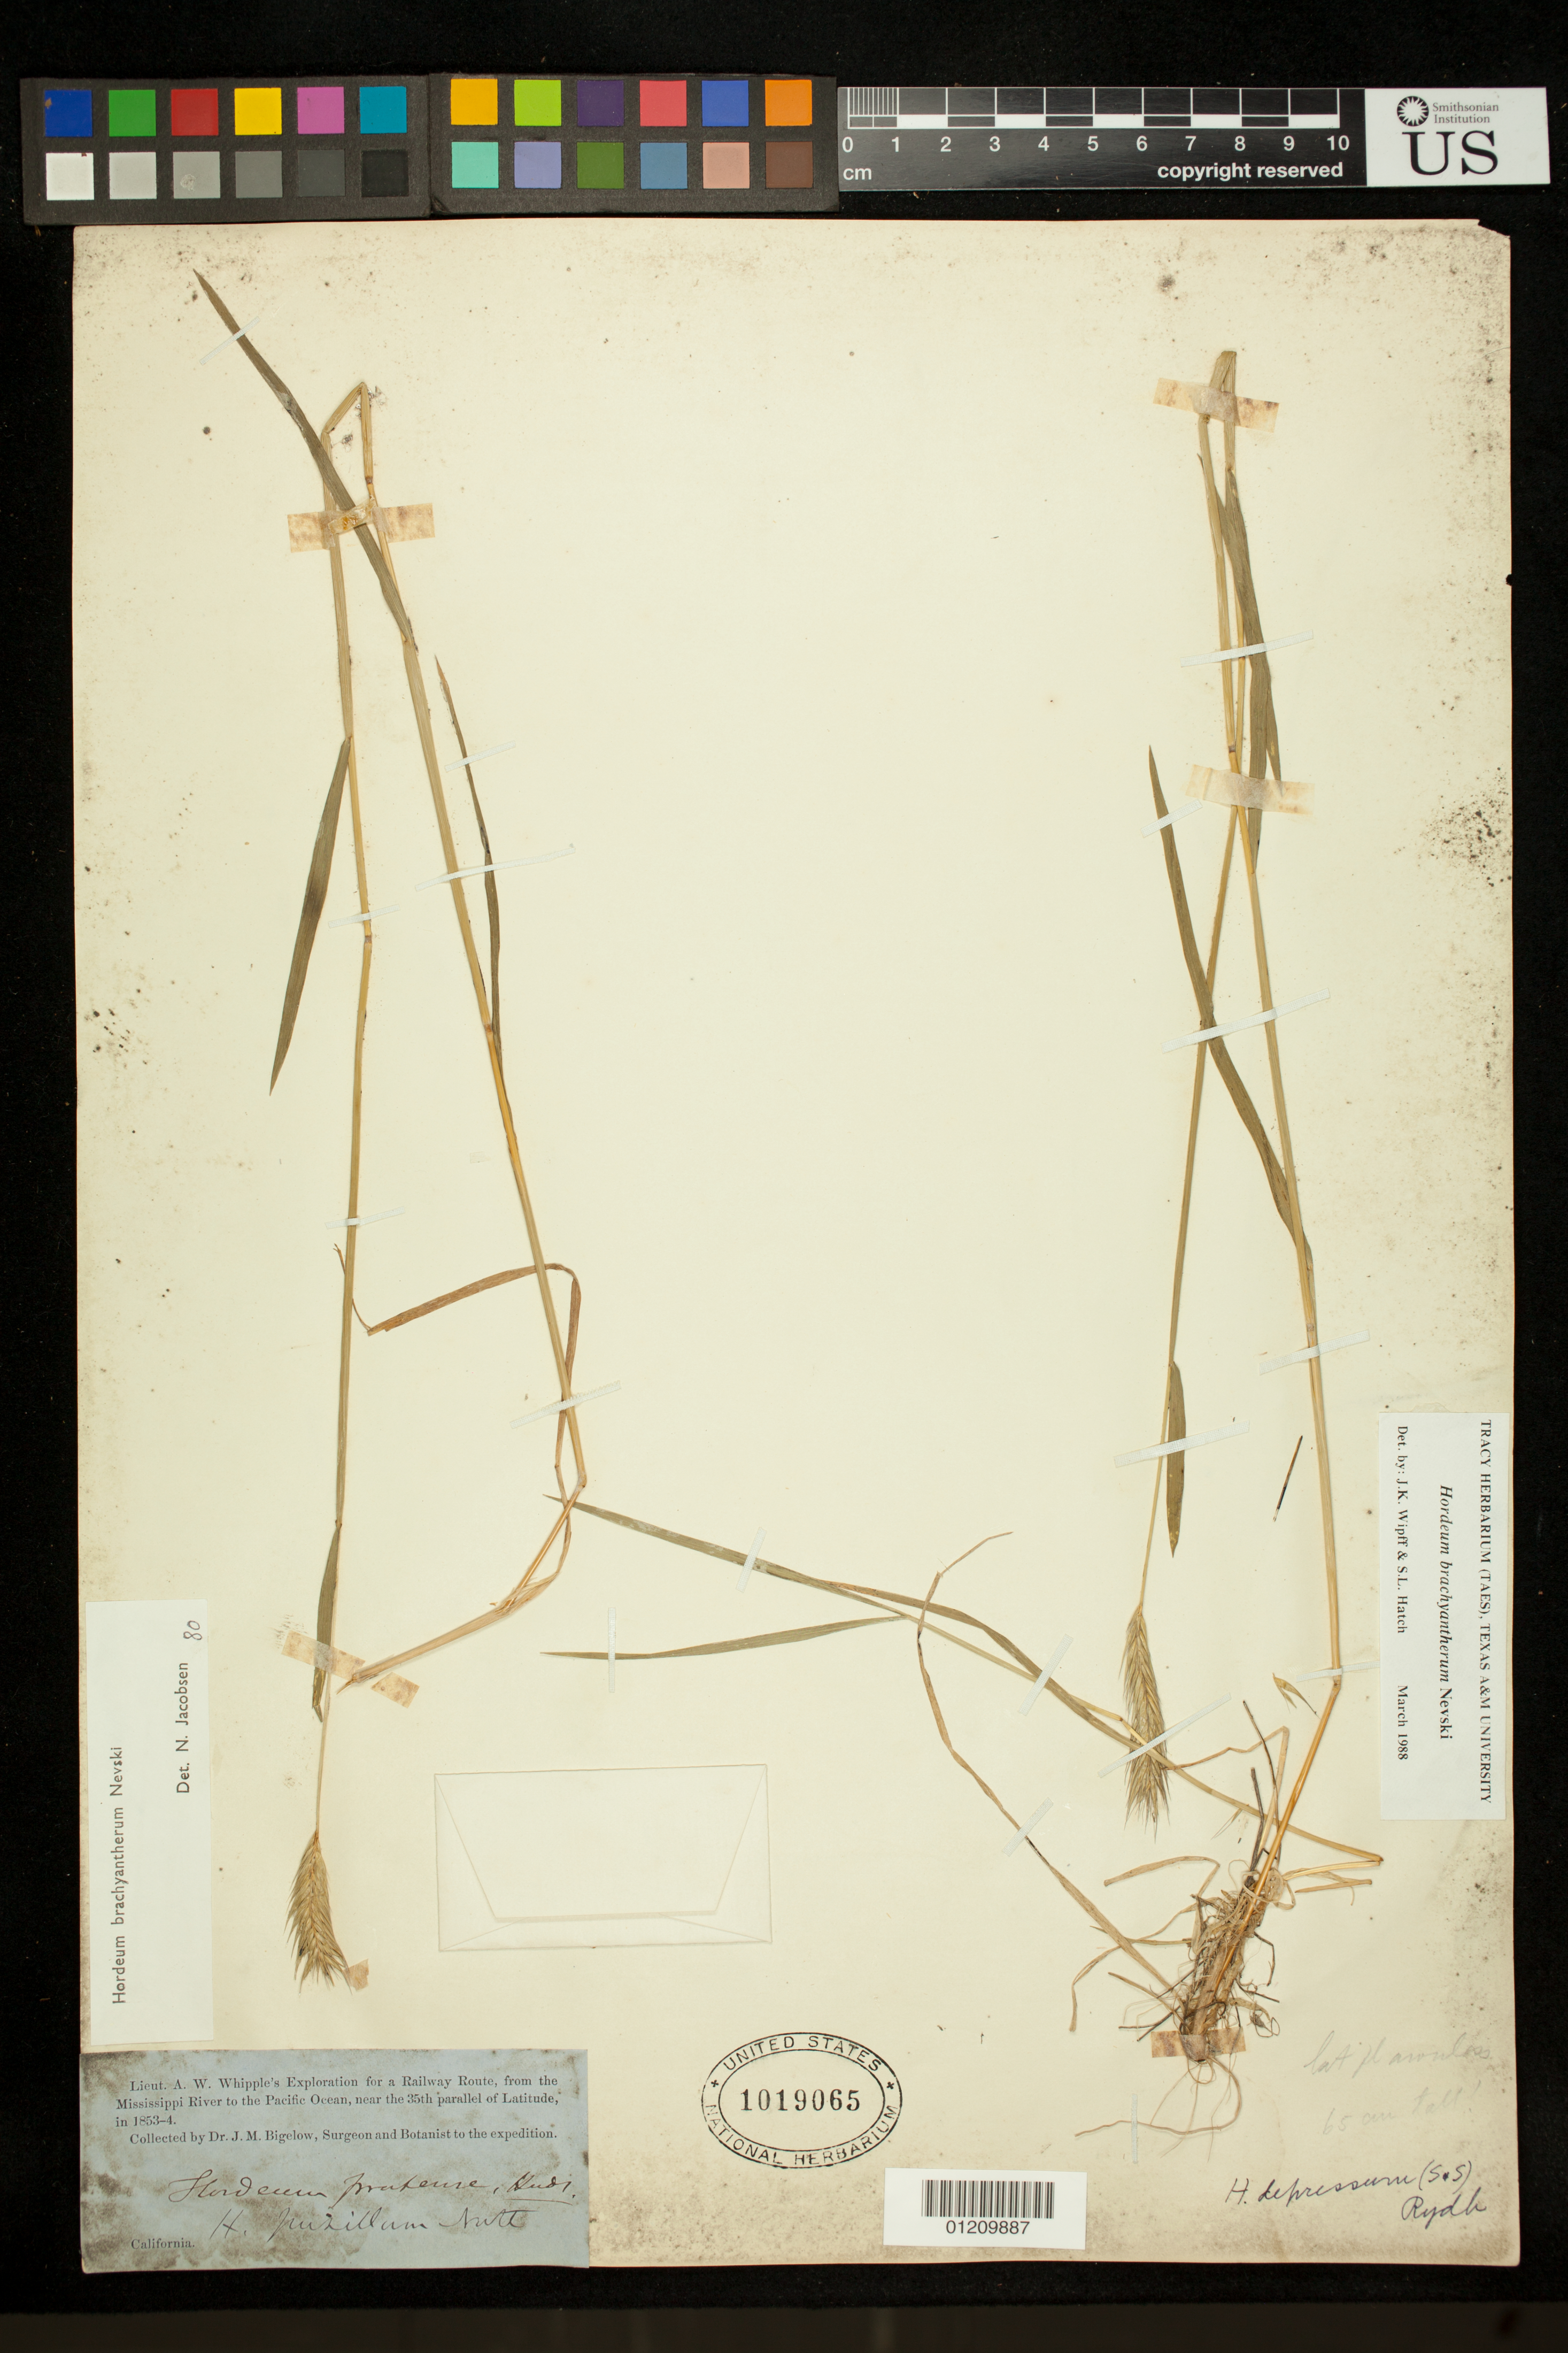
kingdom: Plantae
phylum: Tracheophyta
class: Liliopsida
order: Poales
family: Poaceae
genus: Hordeum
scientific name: Hordeum brachyantherum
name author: Nevski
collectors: J. M. Bigelow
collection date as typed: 1853 to -- --- 1854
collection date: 1853/1854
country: United States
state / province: California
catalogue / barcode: US 1019065